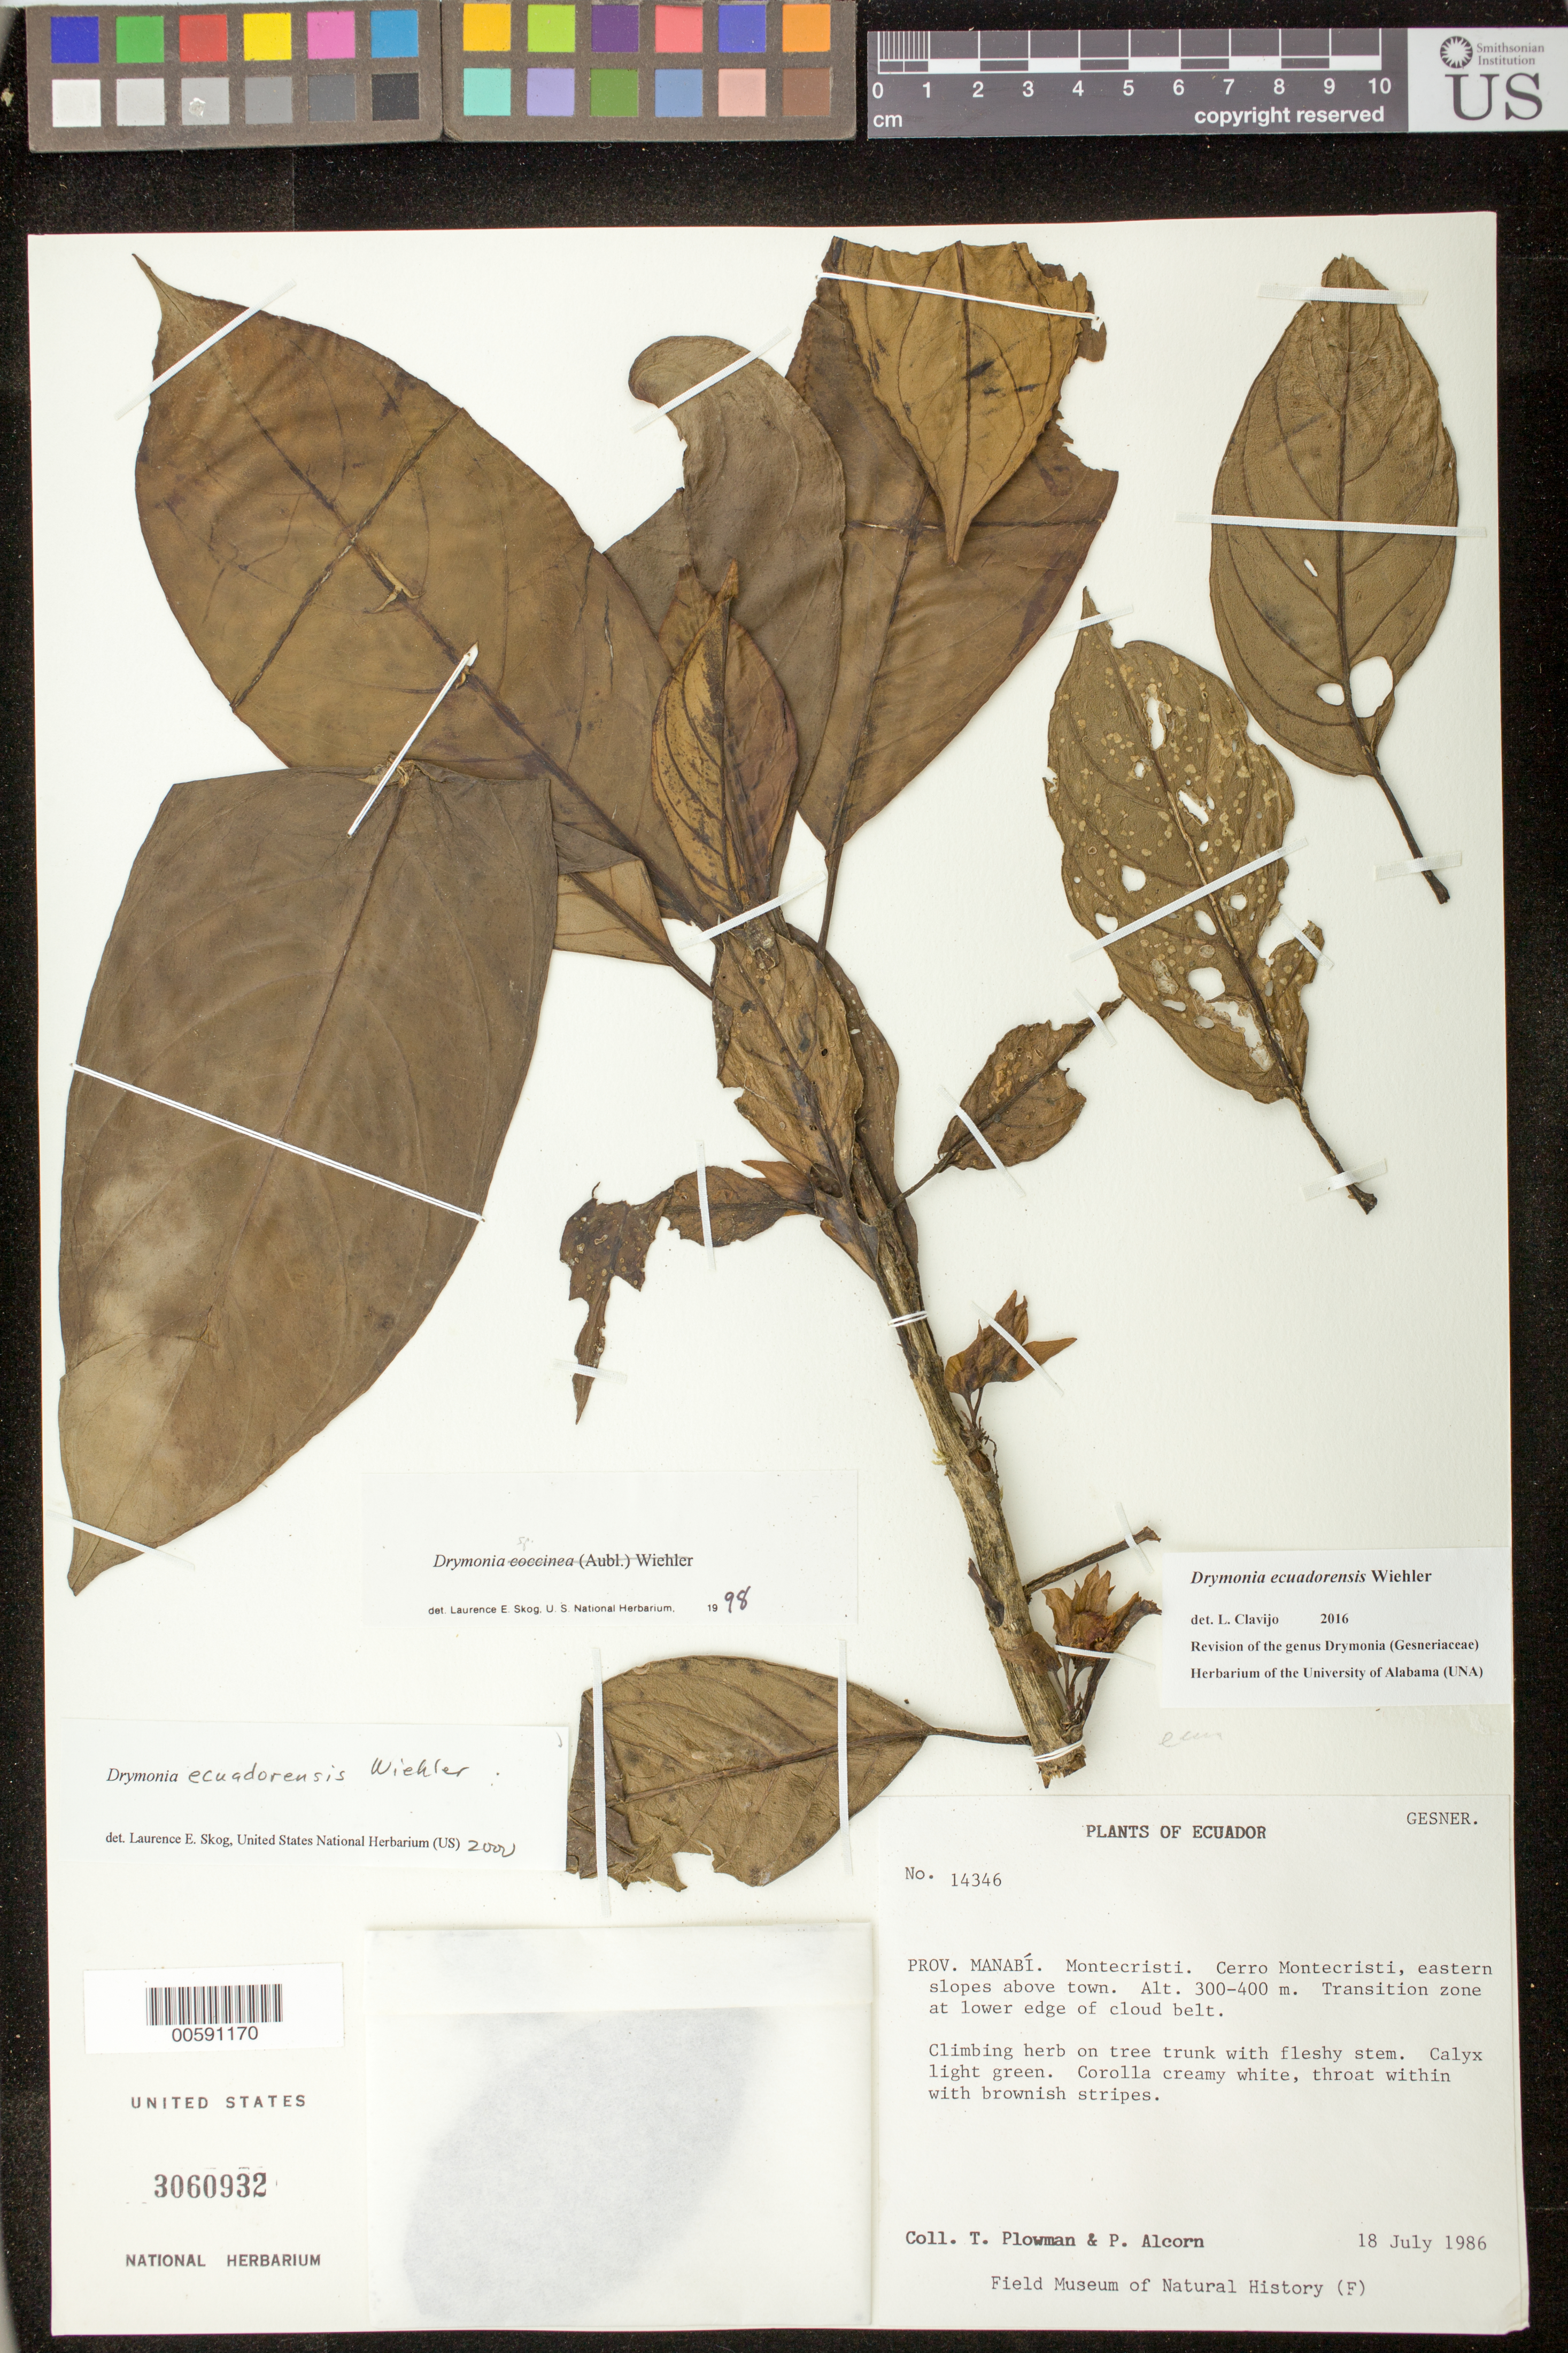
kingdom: Plantae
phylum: Tracheophyta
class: Magnoliopsida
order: Lamiales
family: Gesneriaceae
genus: Drymonia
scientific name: Drymonia ecuadorensis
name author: Wiehler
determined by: Skog, Laurence E.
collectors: T. Plowman & P. Alcorn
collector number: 14346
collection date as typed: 18 Jul 1986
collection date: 1986-07-18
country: Ecuador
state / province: Manabí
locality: Montecristi, Cerro Montecristi, eastern slopes above town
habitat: Transition zone at lower edge of cloud belt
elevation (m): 300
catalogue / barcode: US 3060932